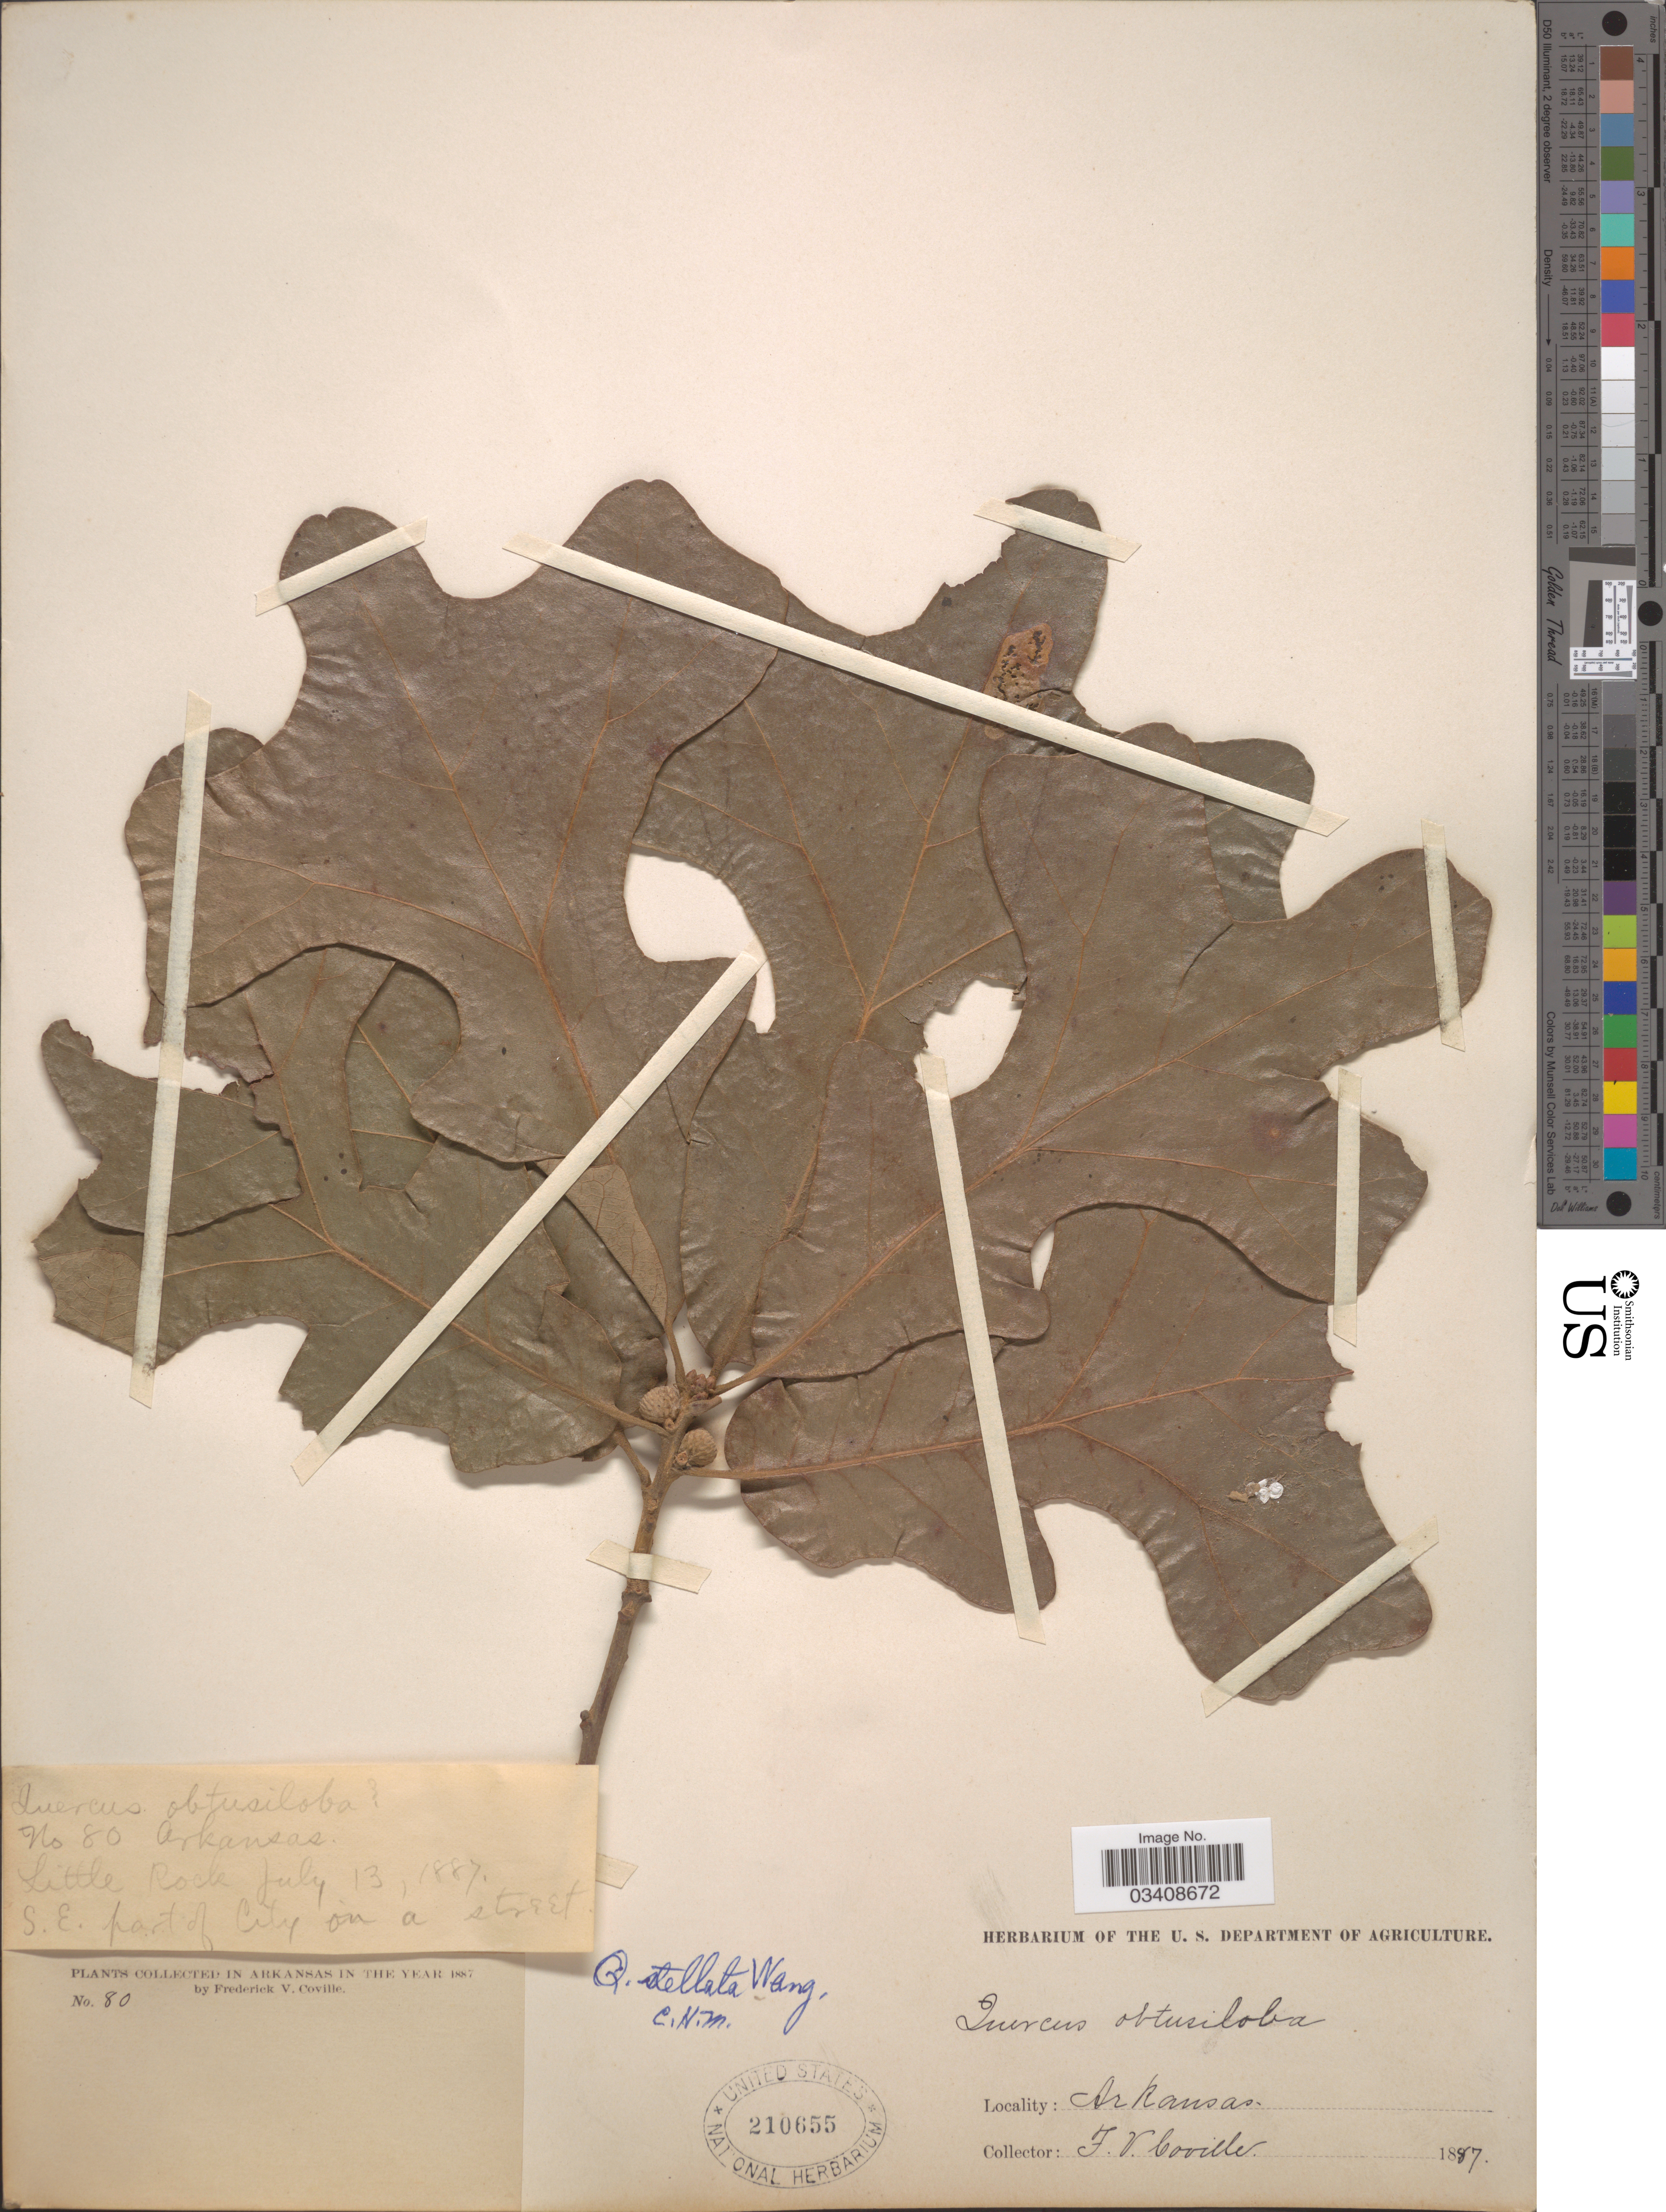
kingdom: Plantae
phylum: Tracheophyta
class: Magnoliopsida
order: Fagales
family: Fagaceae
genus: Quercus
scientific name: Quercus stellata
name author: Wangenh.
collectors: F. V. Coville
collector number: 80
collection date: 1887-07-13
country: United States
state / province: Arkansas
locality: Little Rock. S. E. part of City on a street.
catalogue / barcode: US 210655